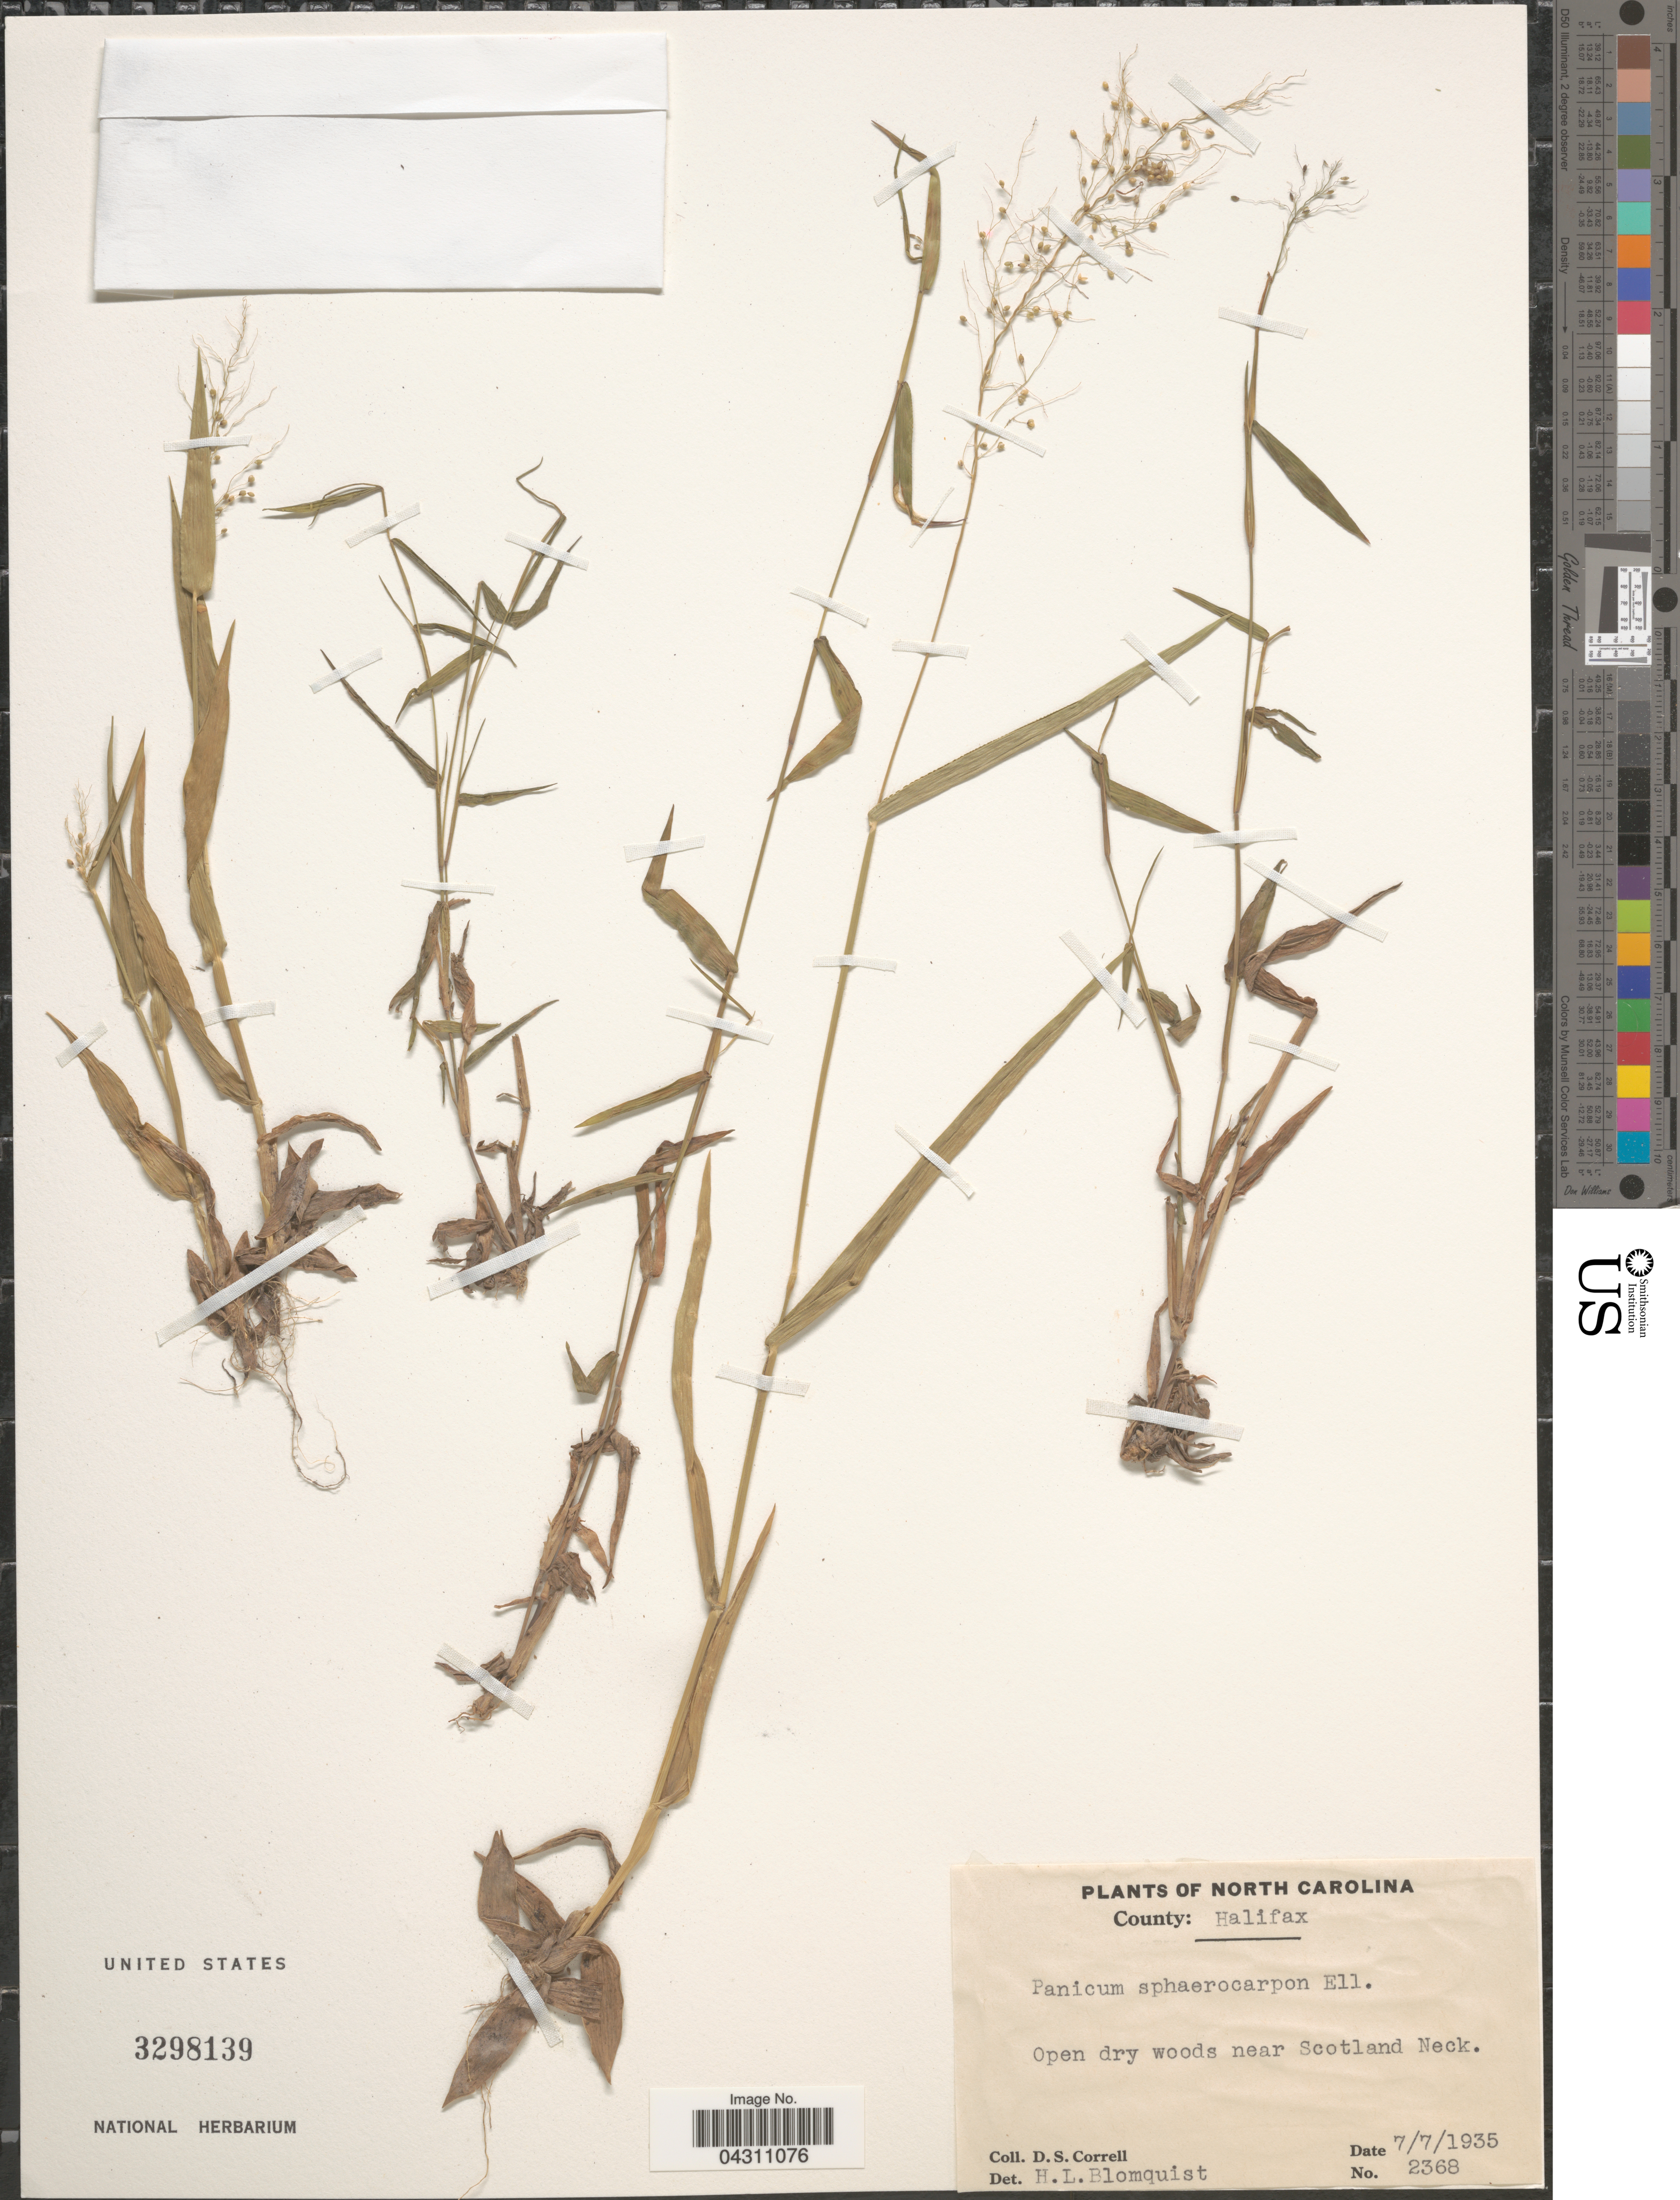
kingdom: Plantae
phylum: Tracheophyta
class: Liliopsida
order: Poales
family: Poaceae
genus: Dichanthelium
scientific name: Dichanthelium sphaerocarpon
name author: (Elliott) Gould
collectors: D. S. Correll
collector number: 2368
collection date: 1935-07-07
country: United States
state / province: North Carolina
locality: County: Halifax. Open dry woods near Scotland Neck.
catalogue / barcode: US 3298139